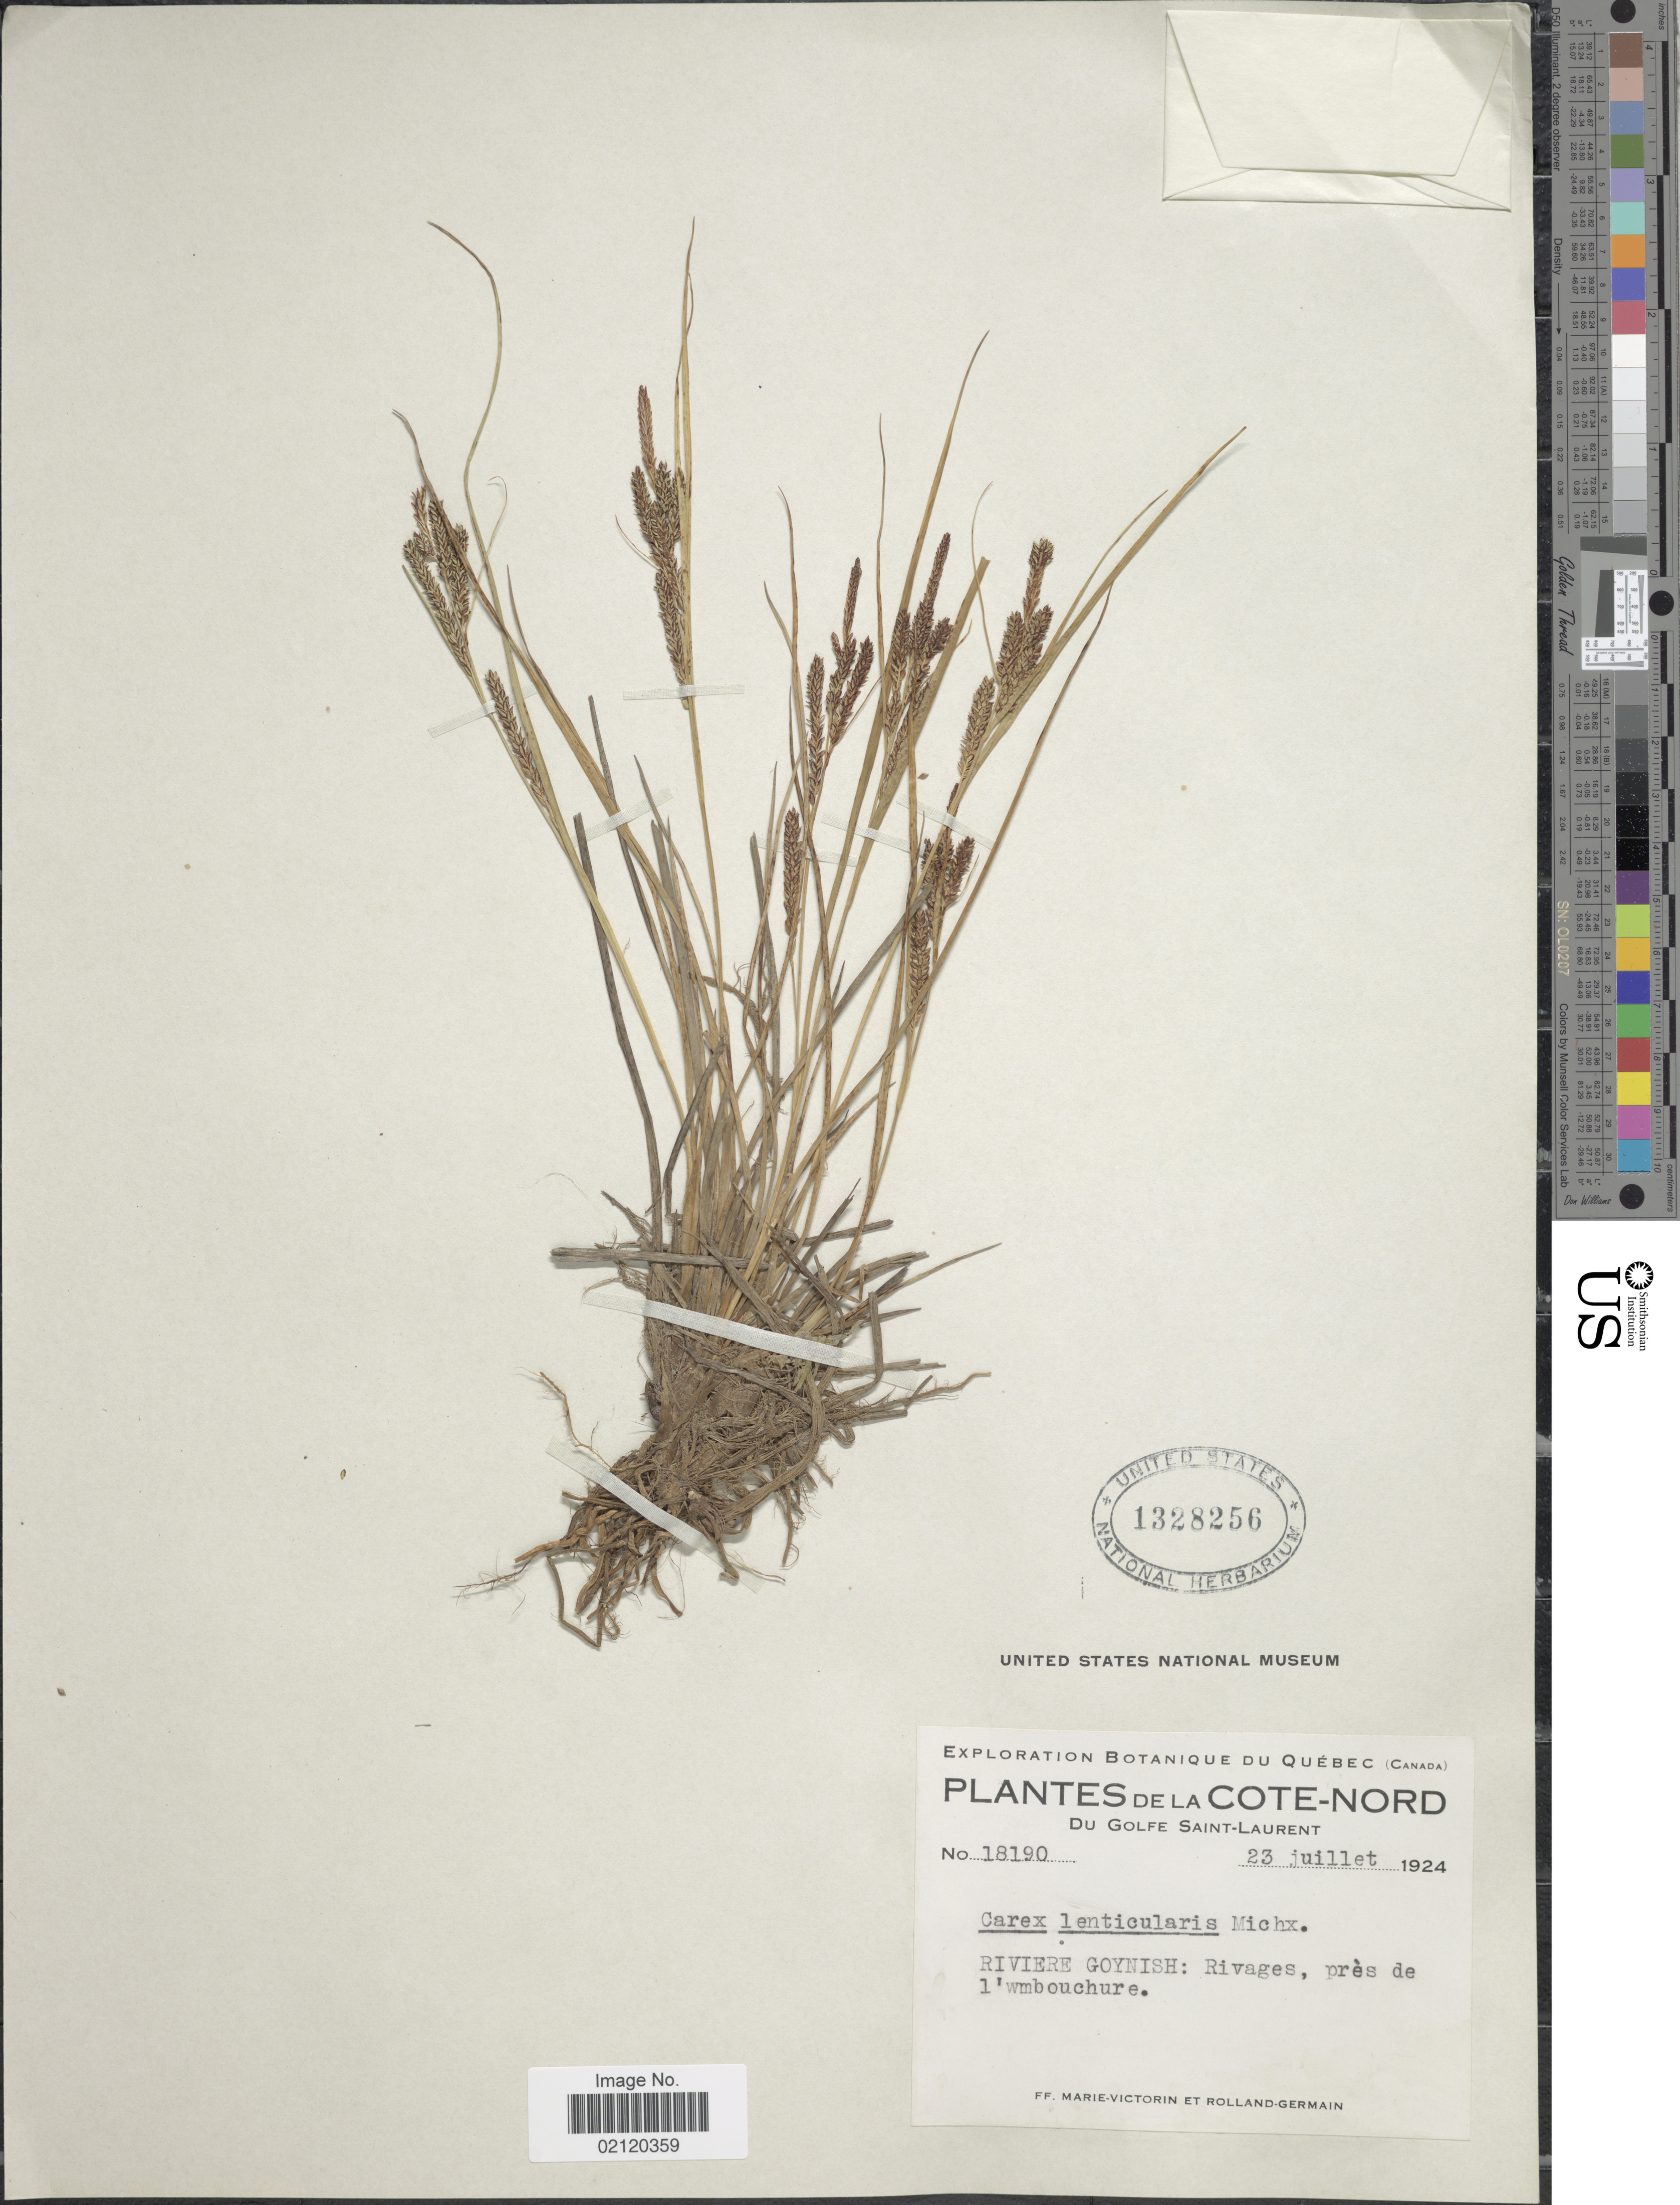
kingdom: Plantae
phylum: Tracheophyta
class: Liliopsida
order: Poales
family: Cyperaceae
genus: Carex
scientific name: Carex lenticularis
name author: Michx.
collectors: F. Marie-Victorin & Rolland-Germain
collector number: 18190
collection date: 1924-07-23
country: Canada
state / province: Quebec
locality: De La Cote-Nord, Du Golf Saint-Laurent, Riviere Goynish: Rivages, pres de l'wmbouchure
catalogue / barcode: US 1328256